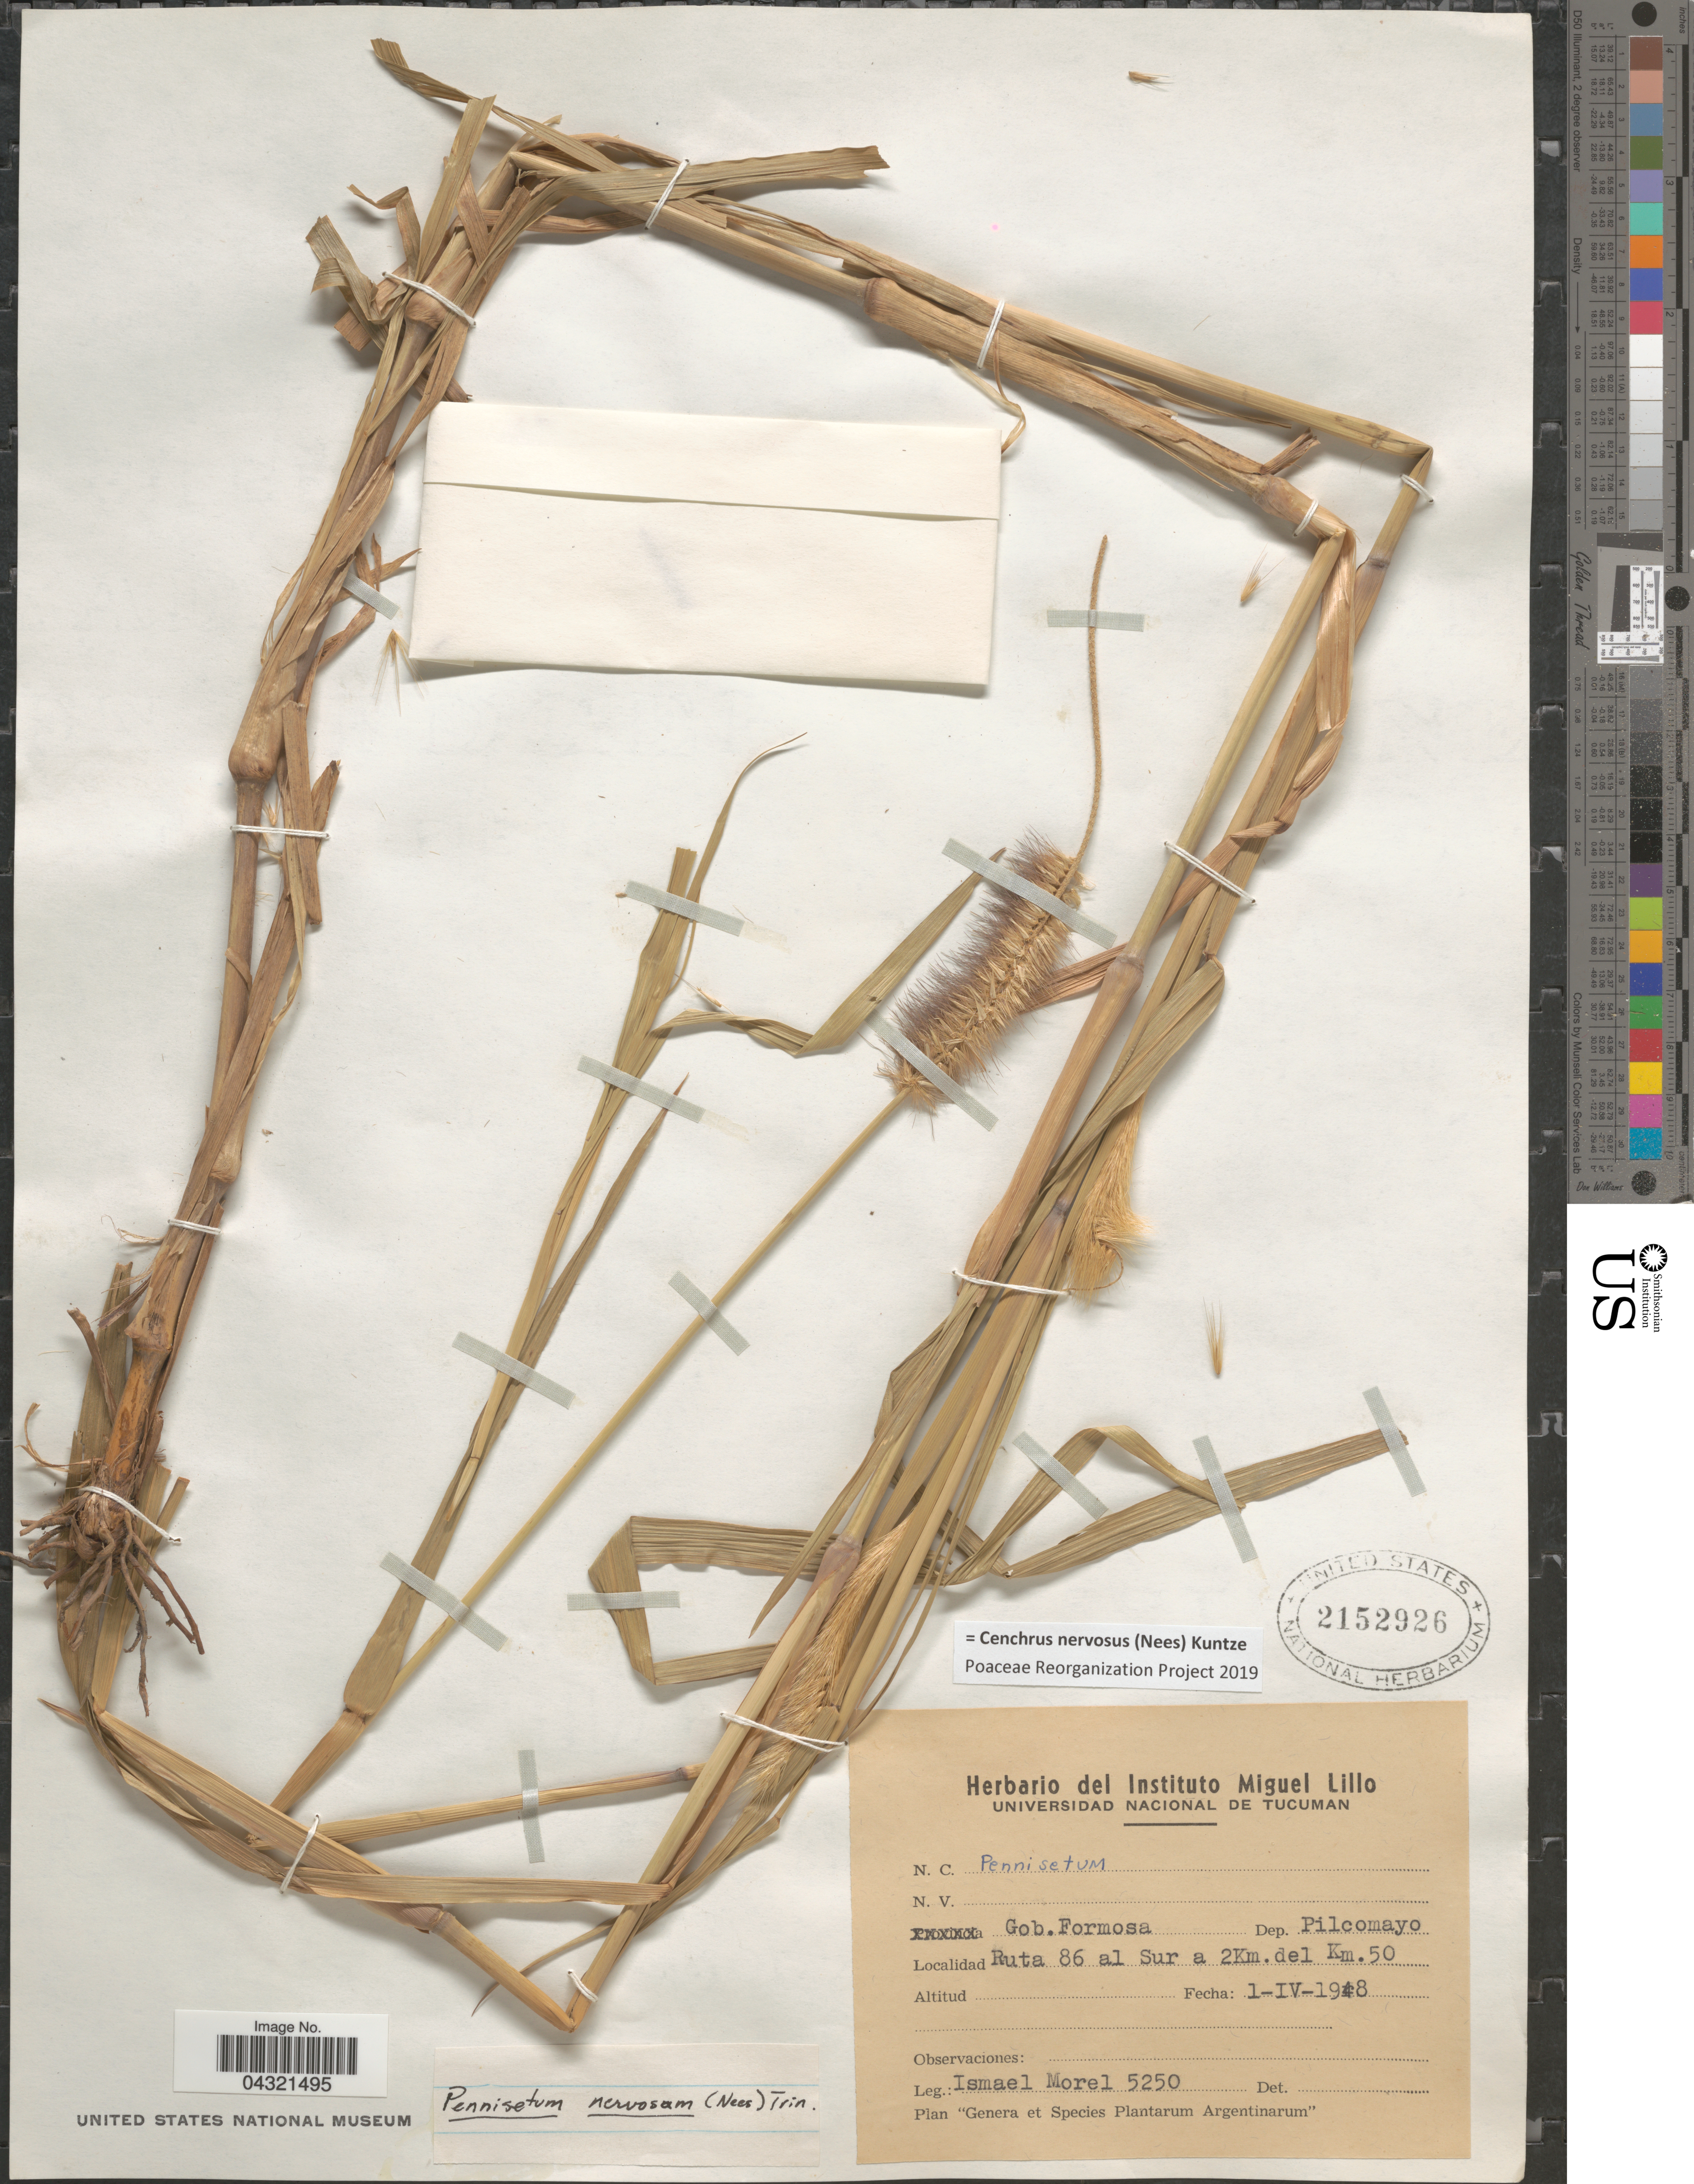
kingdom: Plantae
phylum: Tracheophyta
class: Liliopsida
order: Poales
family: Poaceae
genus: Cenchrus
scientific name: Cenchrus nervosus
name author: (Nees) Kuntze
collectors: I. Morel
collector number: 5250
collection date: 1948-04-01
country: Argentina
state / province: Formosa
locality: Gob. Formosa. Dep. Pilcomayo. Ruta 86 al Sur a 2Km. del Km. 50.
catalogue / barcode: US 2152926